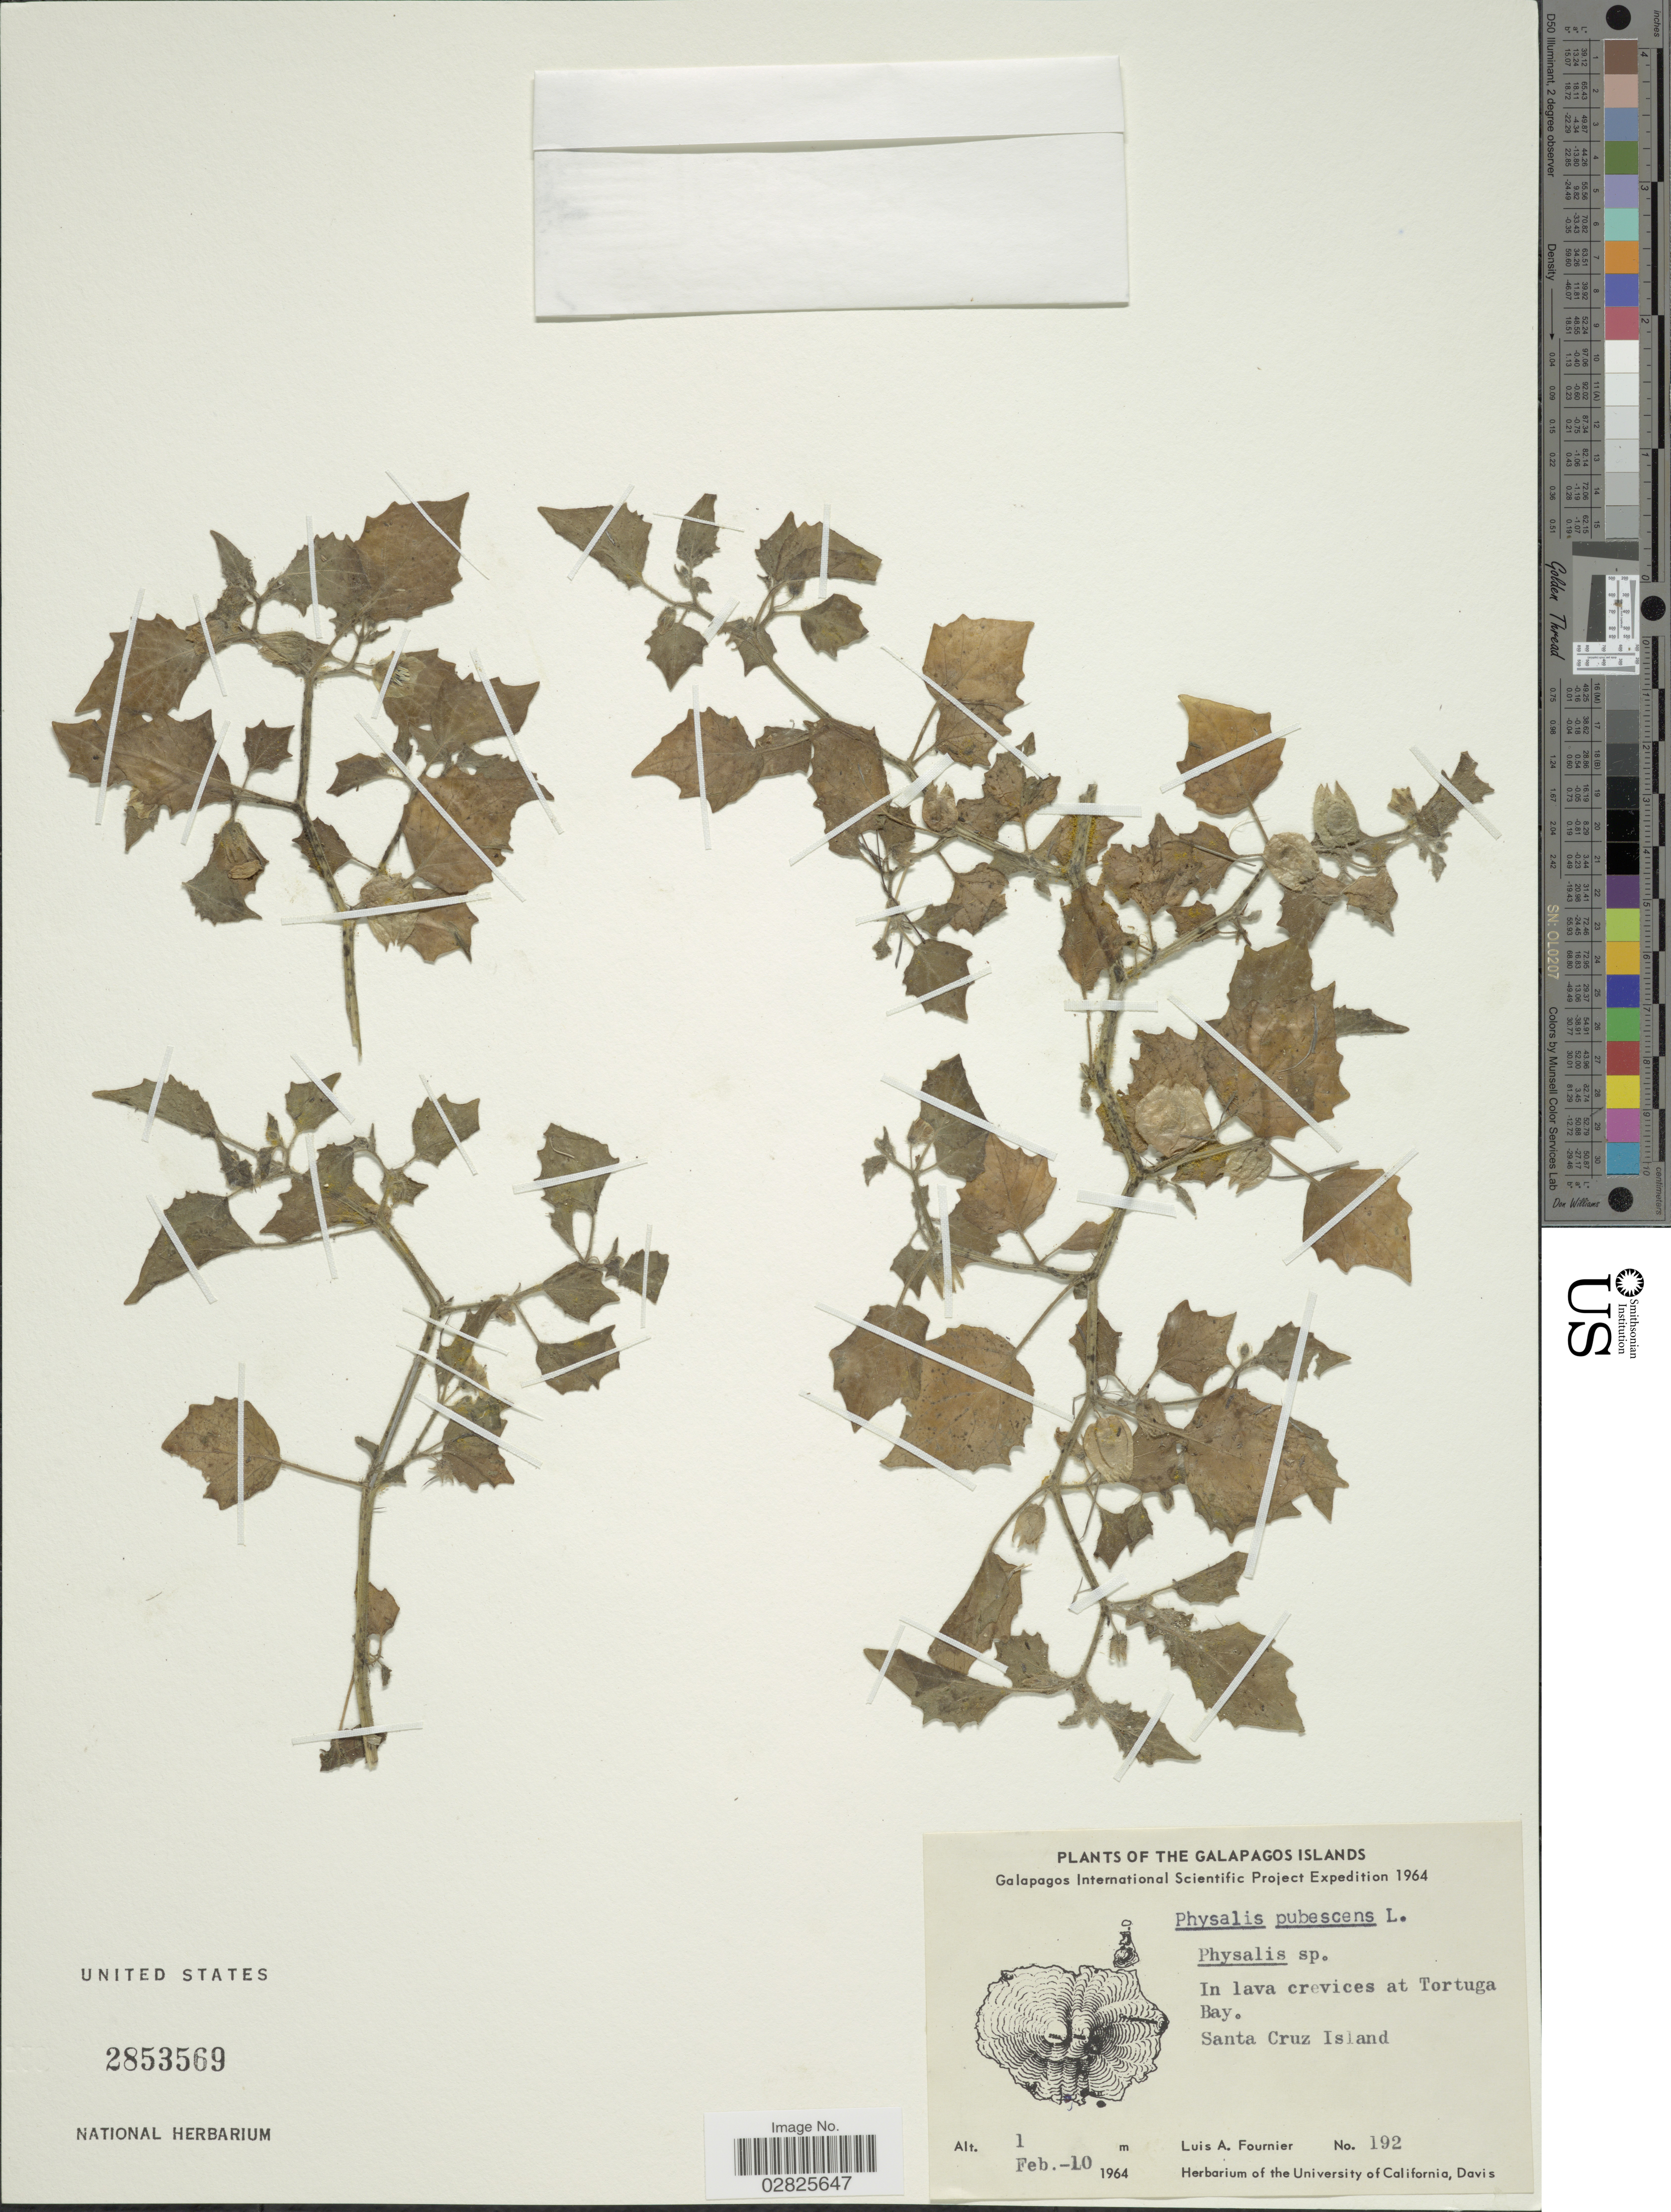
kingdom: Plantae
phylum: Tracheophyta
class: Magnoliopsida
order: Solanales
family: Solanaceae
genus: Physalis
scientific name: Physalis pubescens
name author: L.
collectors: L. A. Fournier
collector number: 192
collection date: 1962-02-10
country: Ecuador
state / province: Colón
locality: Galapagos Islands. In lava crevices at Tortuga Bay. Santa Cruz Island.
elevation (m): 1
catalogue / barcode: US 2853569